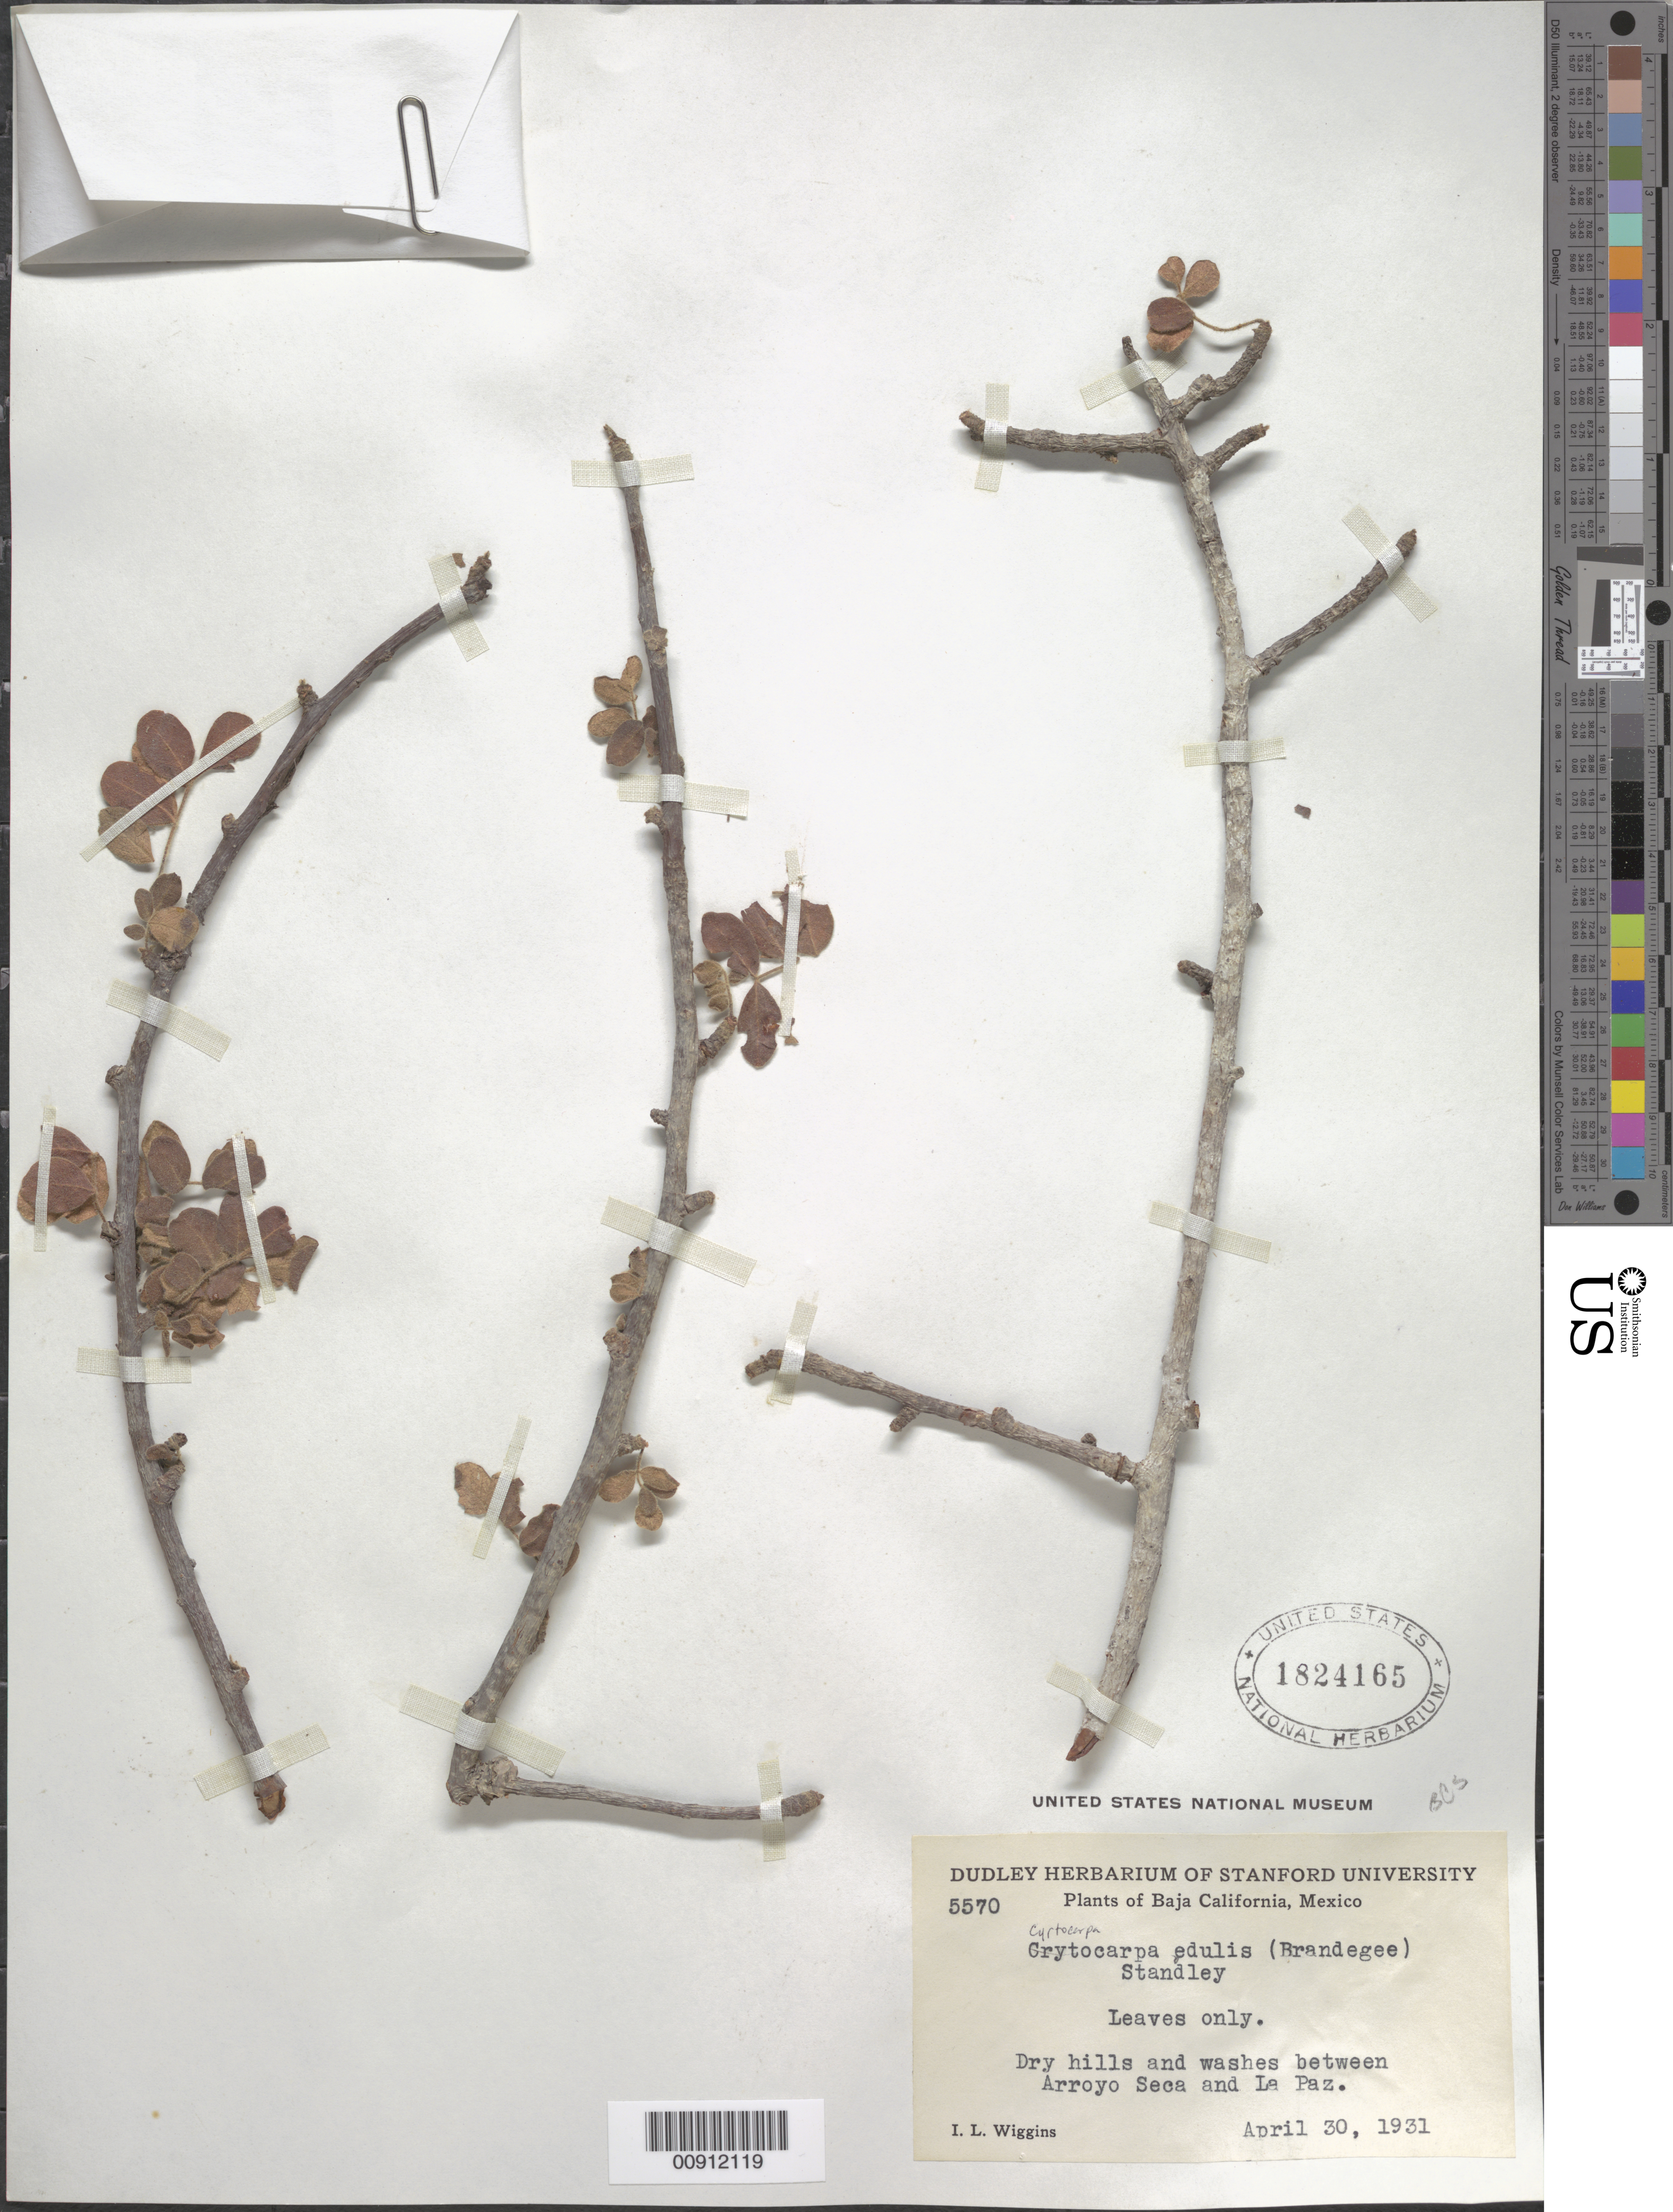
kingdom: Plantae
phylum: Tracheophyta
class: Magnoliopsida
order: Sapindales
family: Anacardiaceae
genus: Cyrtocarpa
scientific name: Cyrtocarpa edulis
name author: (Brandegee) Standl.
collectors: I. L. Wiggins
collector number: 5570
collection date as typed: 30 Apr 1931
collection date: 1931-04-30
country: Mexico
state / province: Baja California Sur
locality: Dry hills and washes between Arroyo Seca and La Paz.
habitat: Dry hills and washes.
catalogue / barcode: US 1824165